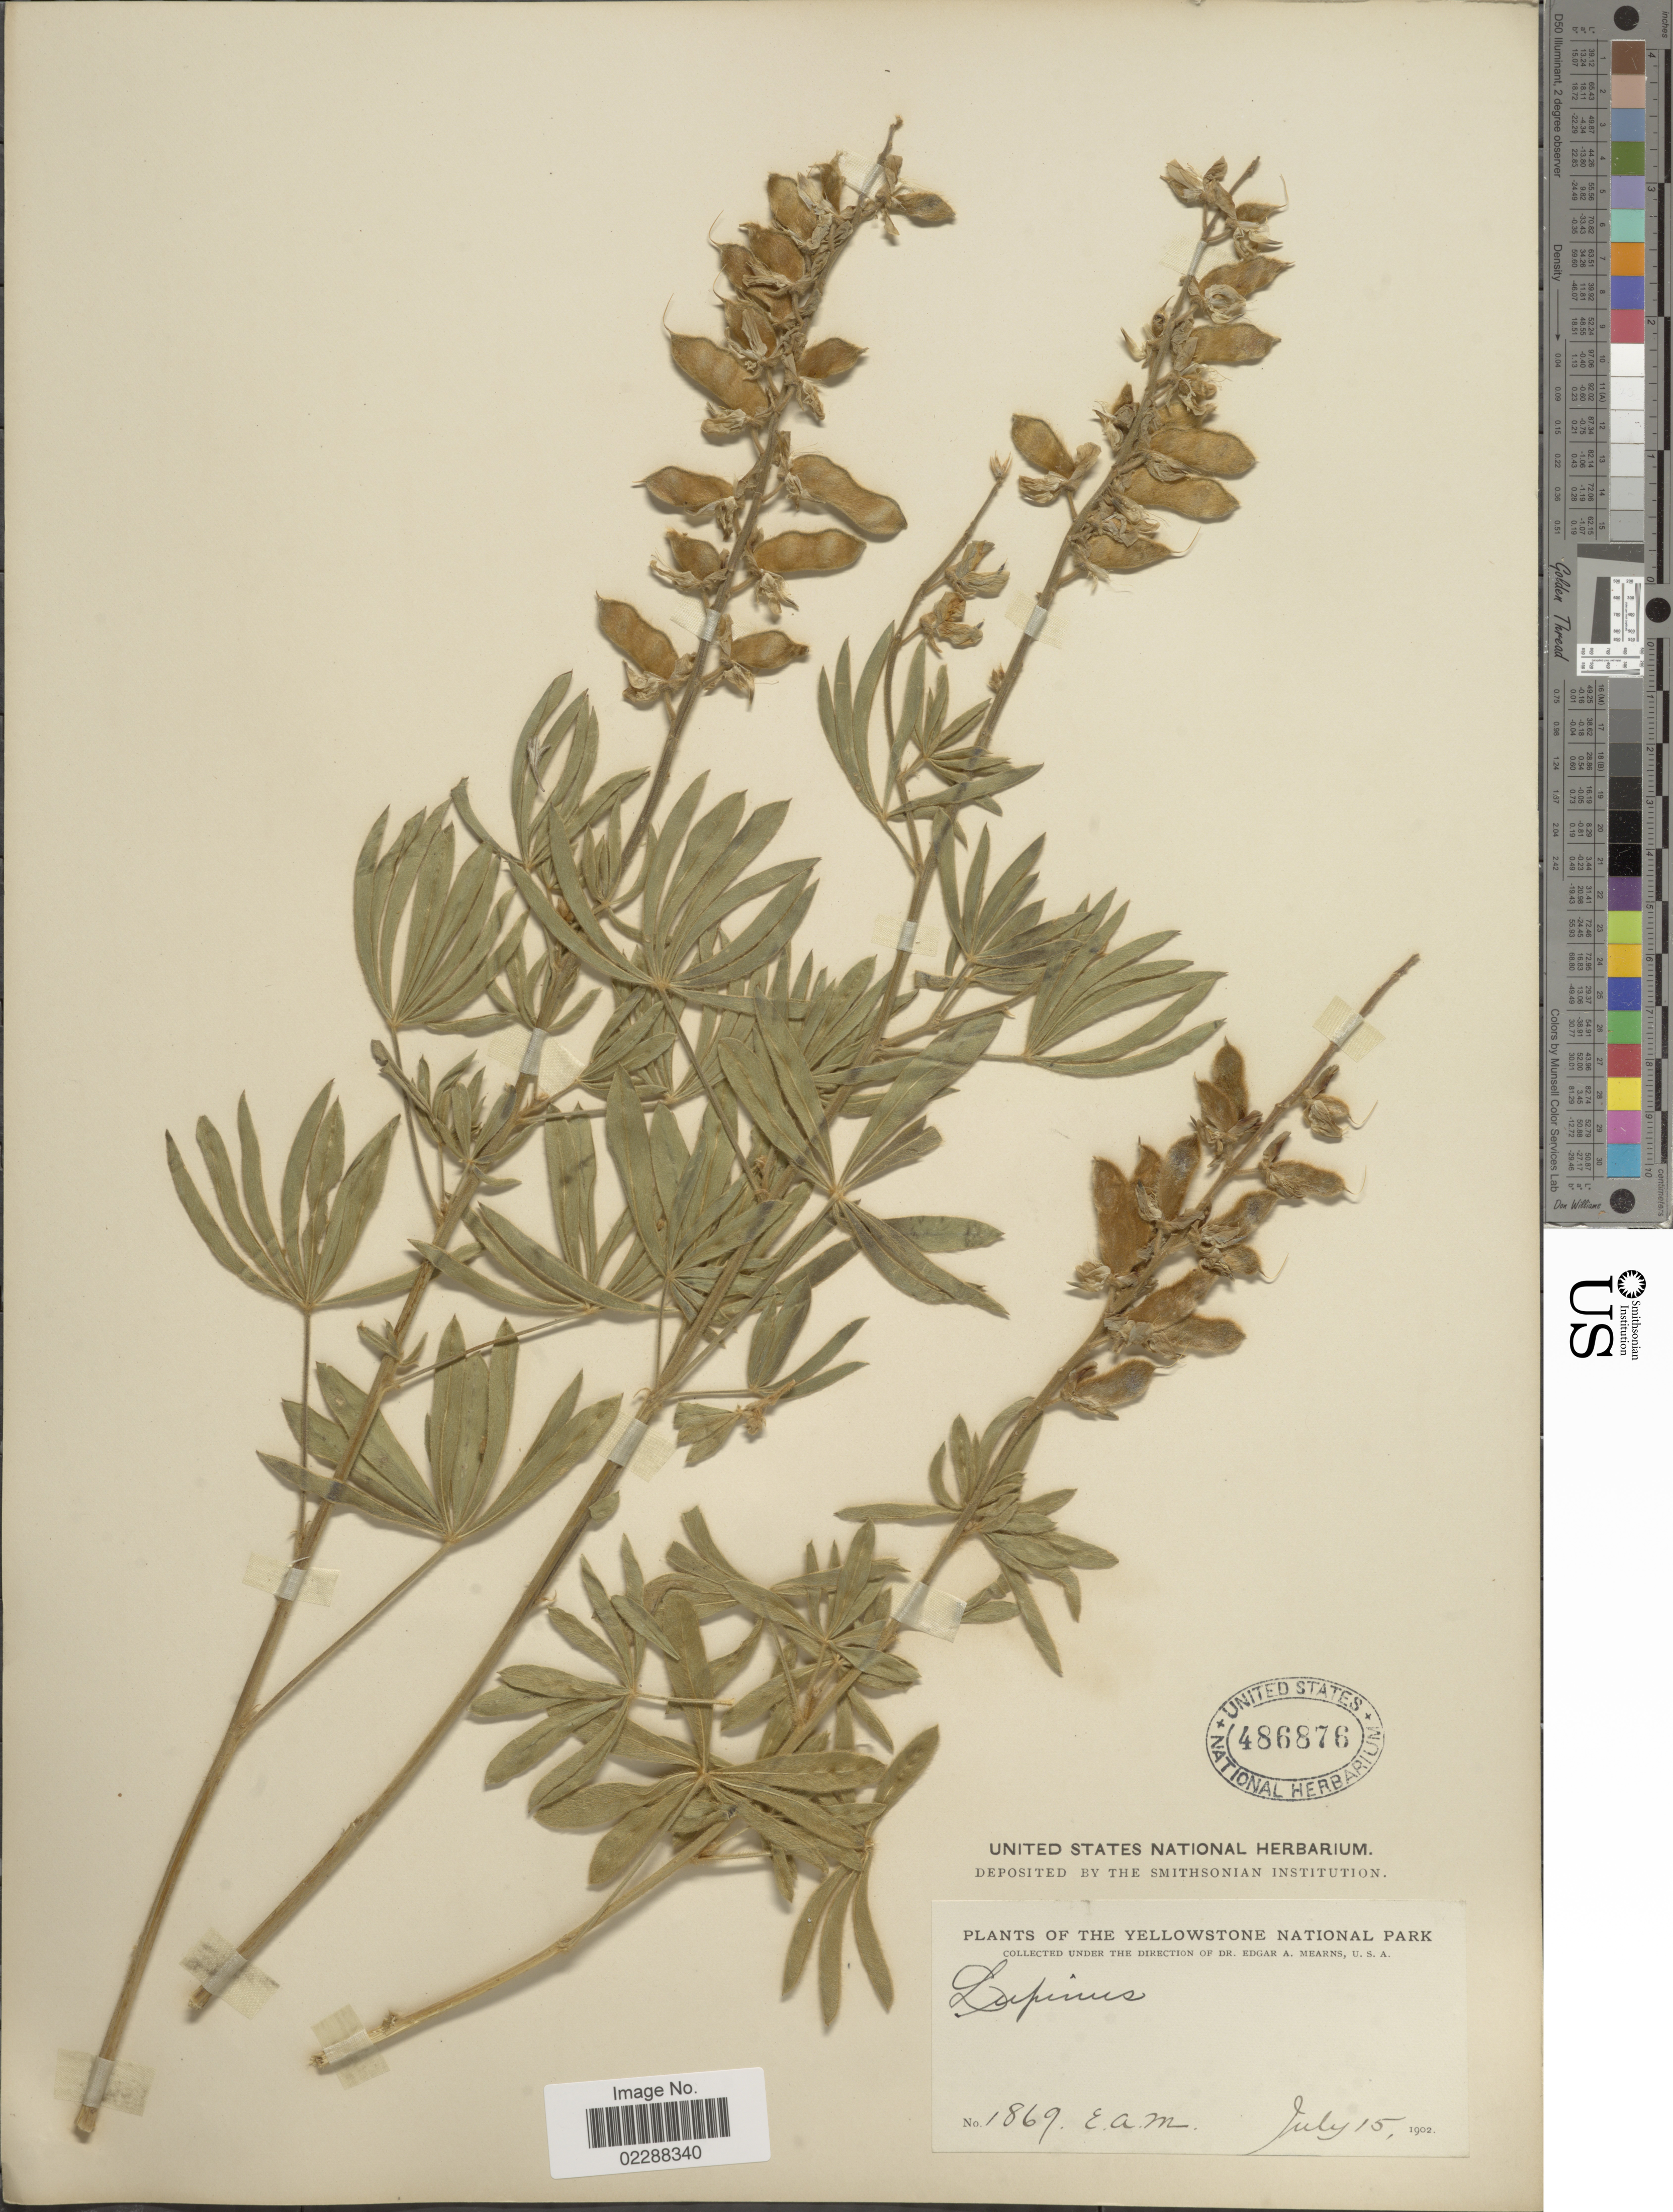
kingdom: Plantae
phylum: Tracheophyta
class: Magnoliopsida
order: Fabales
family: Fabaceae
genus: Lupinus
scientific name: Lupinus sp.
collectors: E. A. Mearns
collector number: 1869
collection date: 1902-07-15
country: United States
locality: The Yellowstone National Park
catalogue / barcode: US 486876